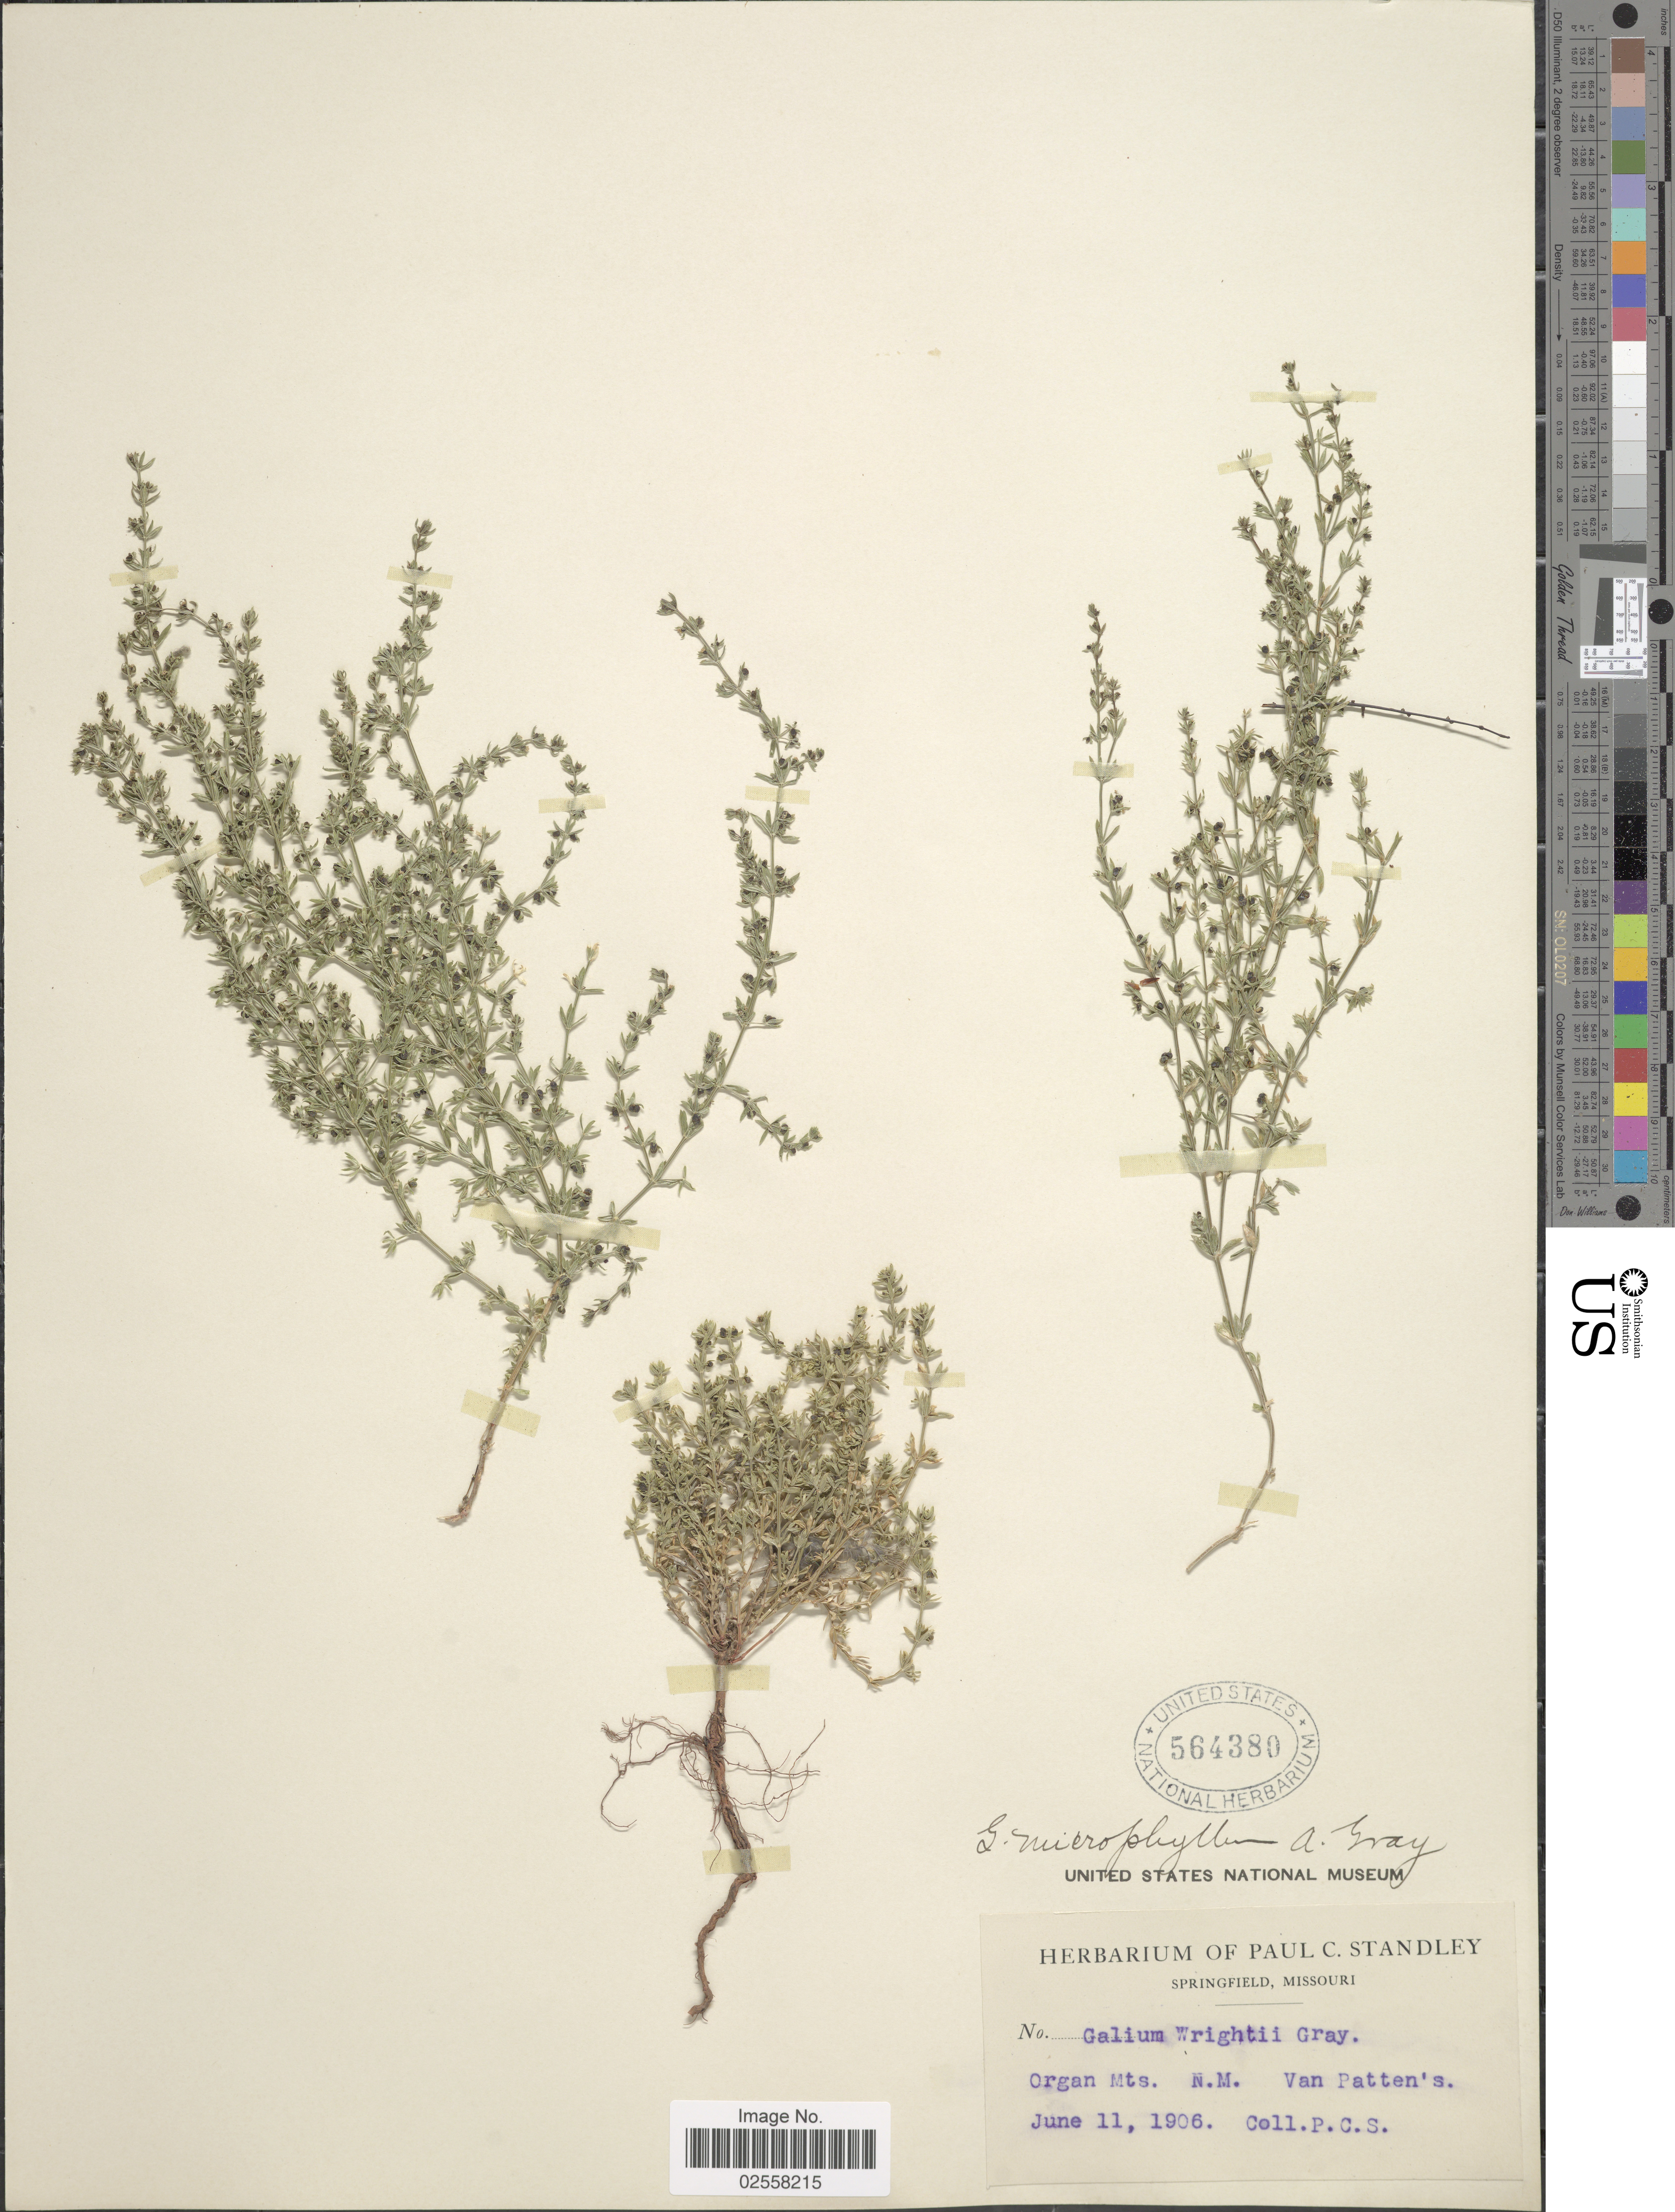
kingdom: Plantae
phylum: Tracheophyta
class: Magnoliopsida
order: Gentianales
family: Rubiaceae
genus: Galium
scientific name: Galium microphyllum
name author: A. Gray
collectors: P. C. Standley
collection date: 1906-06-11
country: United States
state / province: New Mexico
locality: Organ Mts. NM, Van Patten's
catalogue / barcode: US 564380